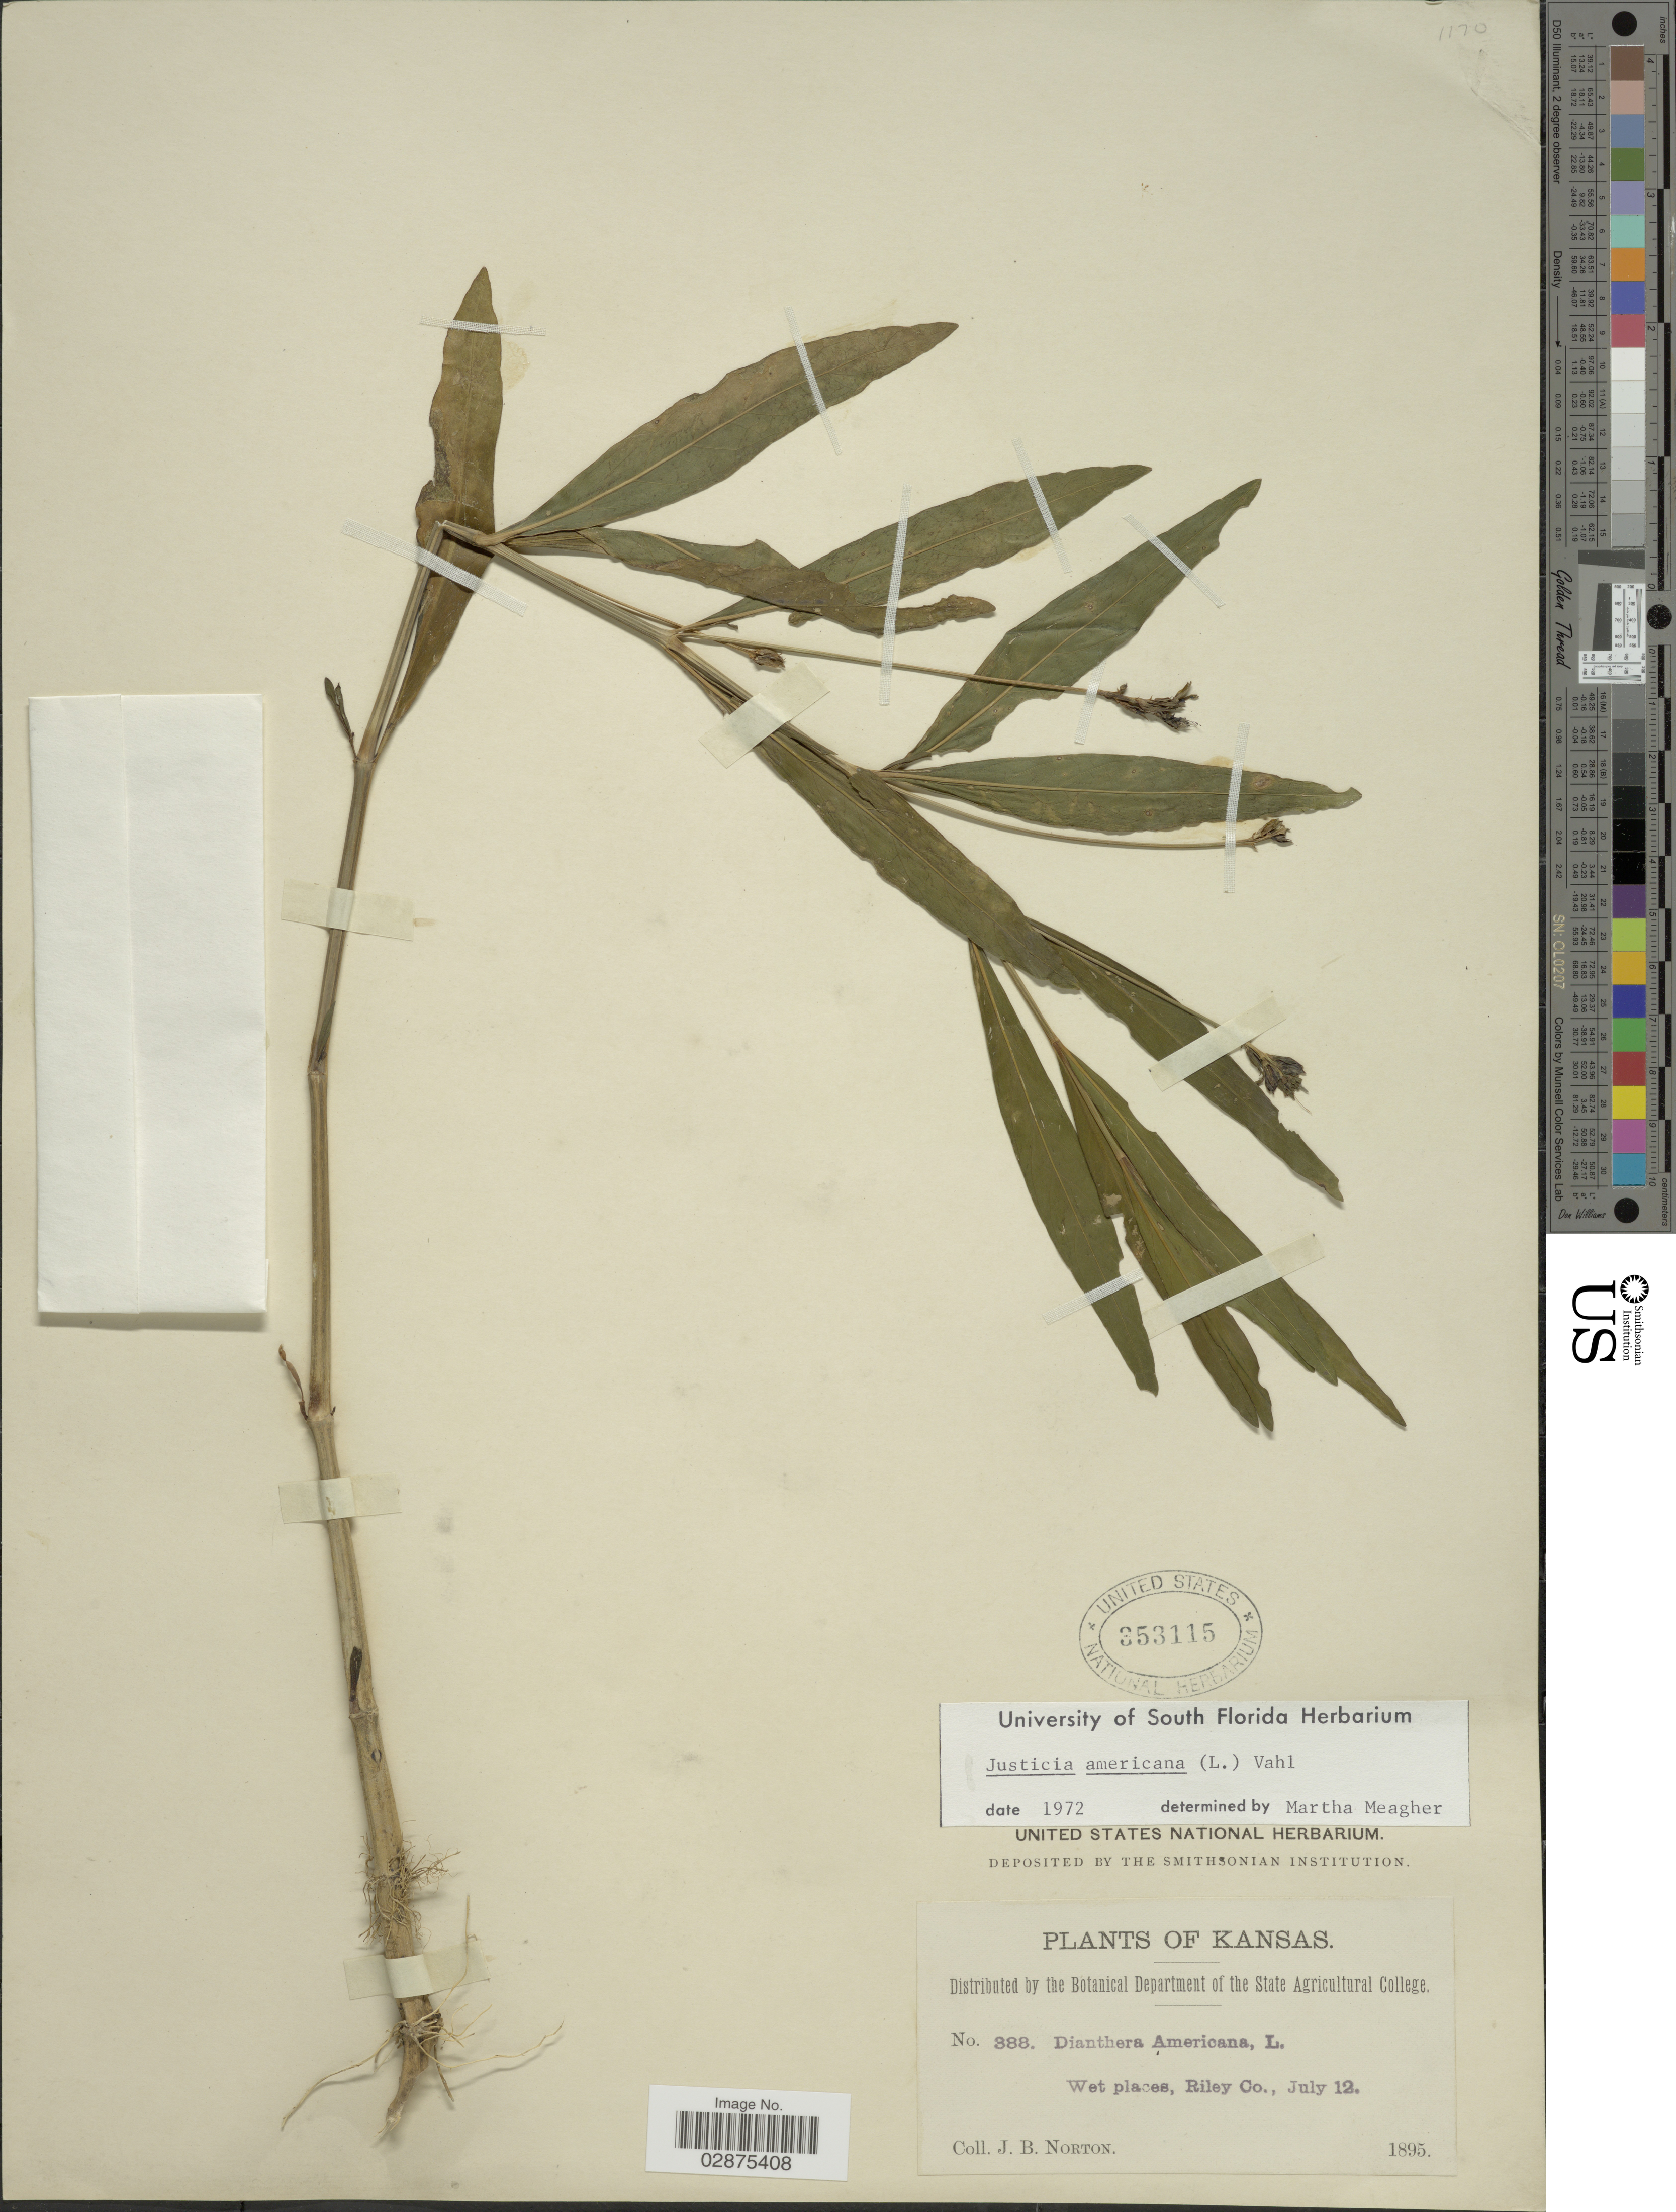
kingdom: Plantae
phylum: Tracheophyta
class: Magnoliopsida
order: Lamiales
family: Acanthaceae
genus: Justicia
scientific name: Justicia americana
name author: (L.) Vahl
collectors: J. B. Norton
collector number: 388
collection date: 1895-07-12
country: United States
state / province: Kansas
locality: Wet places, Riley Co.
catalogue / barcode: US 353115